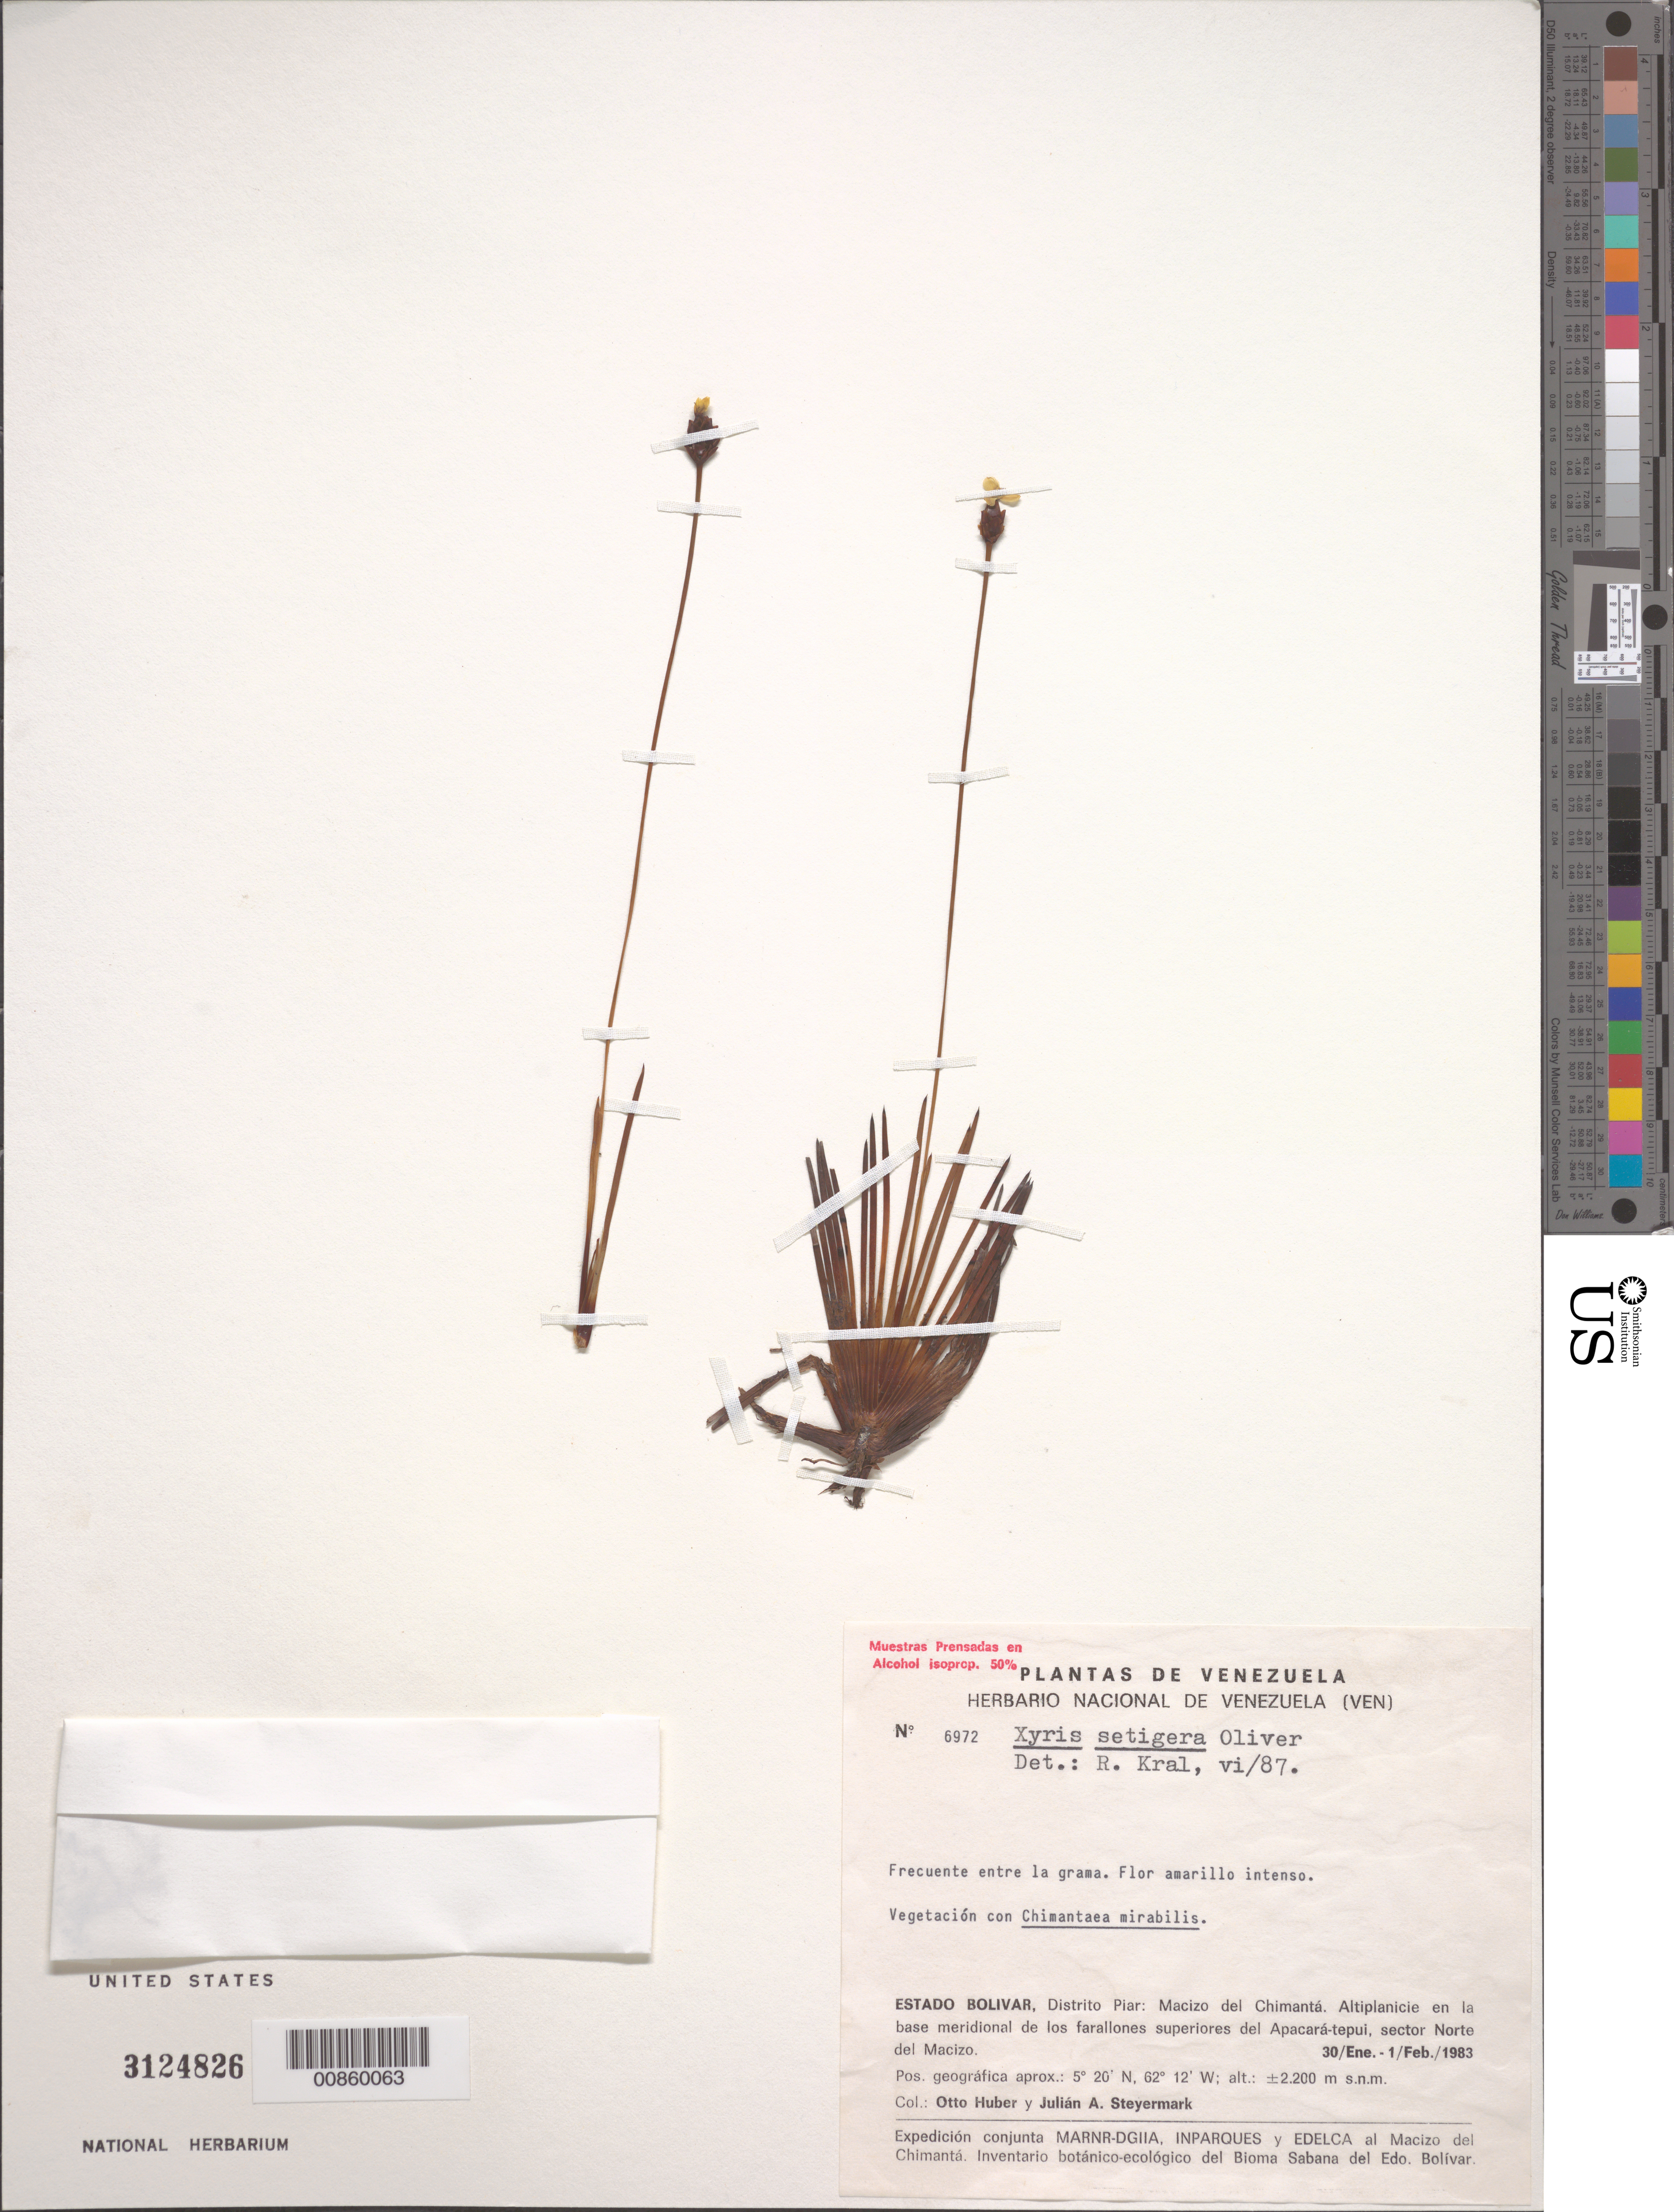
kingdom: Plantae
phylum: Tracheophyta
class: Liliopsida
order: Poales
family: Xyridaceae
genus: Xyris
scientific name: Xyris setigera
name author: Oliv.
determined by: Kral, Robert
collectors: O. Huber & J. Steyermark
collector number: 6972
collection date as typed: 30-Jan-83 to 1-Feb-83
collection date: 1983-01-30/1983-02-01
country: Venezuela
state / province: Bolívar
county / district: Piar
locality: Macizo del Chimantá, altiplanicie en la base meridional de los farallones superíores del Aparcará-tepuí; sector Norte del Macizo.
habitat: Entre la grama. Vegetación con Chimantaea mirabilis.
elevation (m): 2200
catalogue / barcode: US 3124826